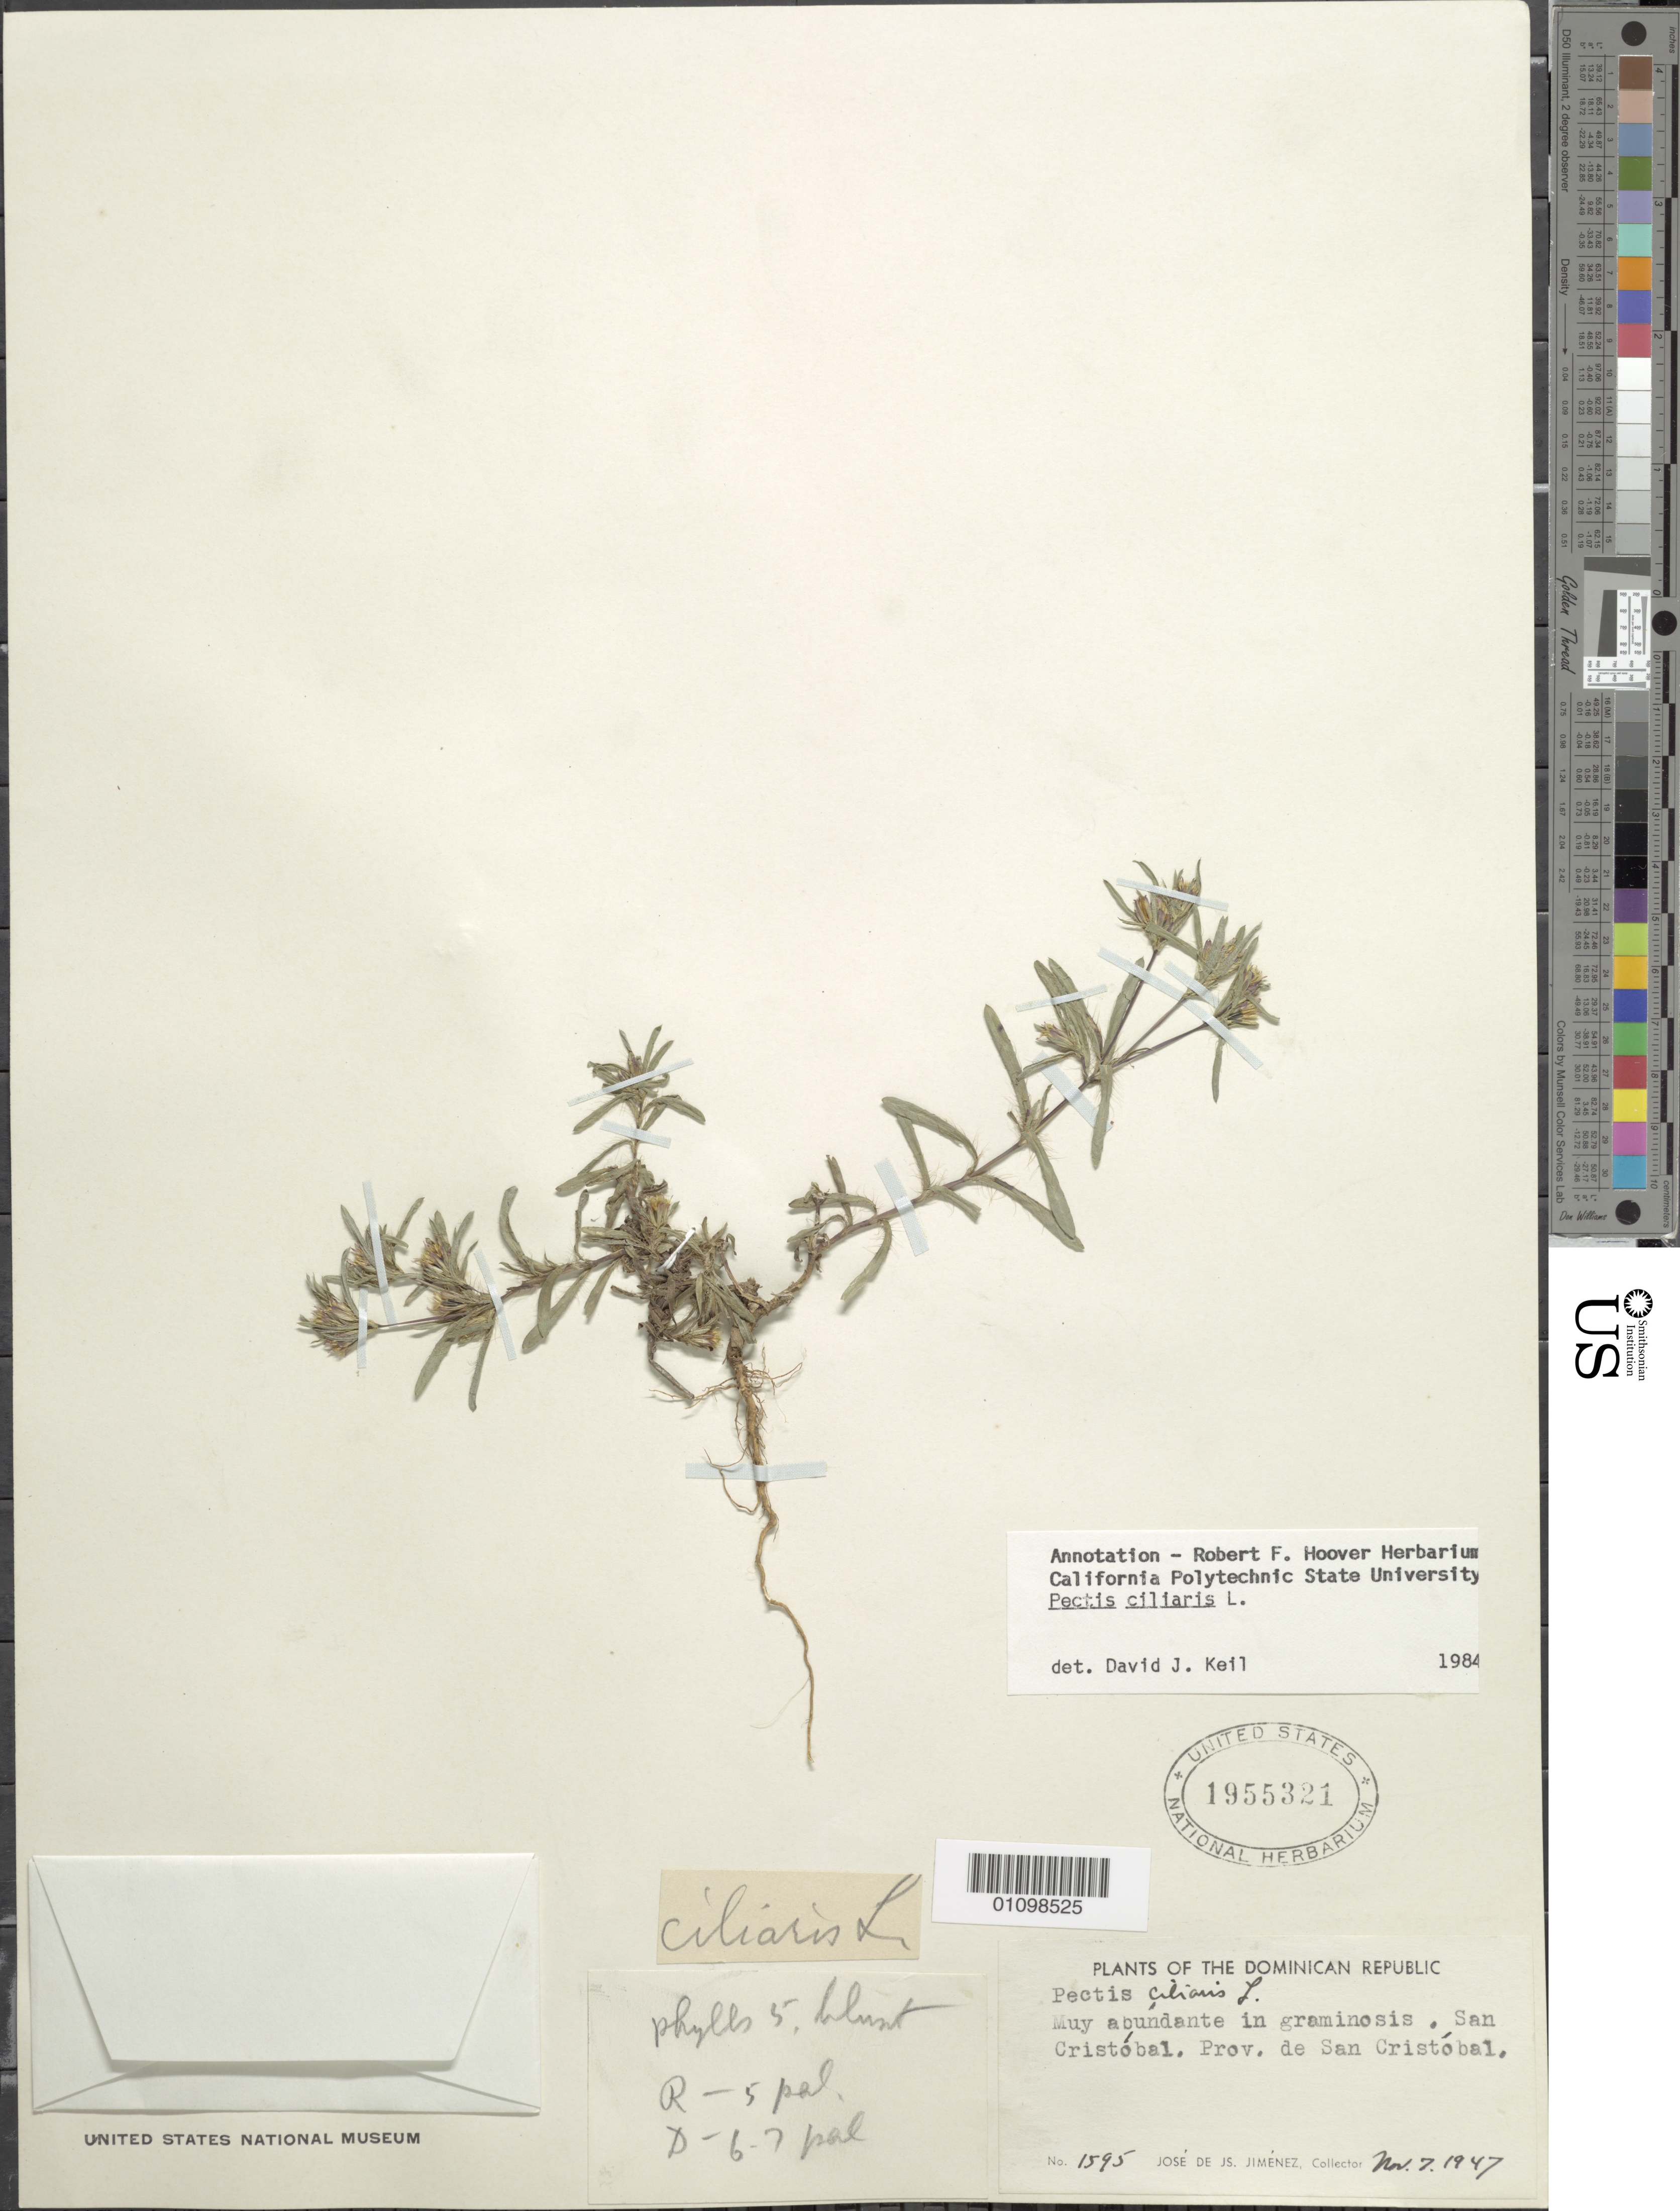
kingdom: Plantae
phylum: Tracheophyta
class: Magnoliopsida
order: Asterales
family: Asteraceae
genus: Pectis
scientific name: Pectis ciliaris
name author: L.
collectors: J. J. Jiménez Almonte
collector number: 1595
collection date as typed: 07 Nov 1947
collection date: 1947-11-07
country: Dominican Republic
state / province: San Cristóbal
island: Hispaniola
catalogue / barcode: US 1955321